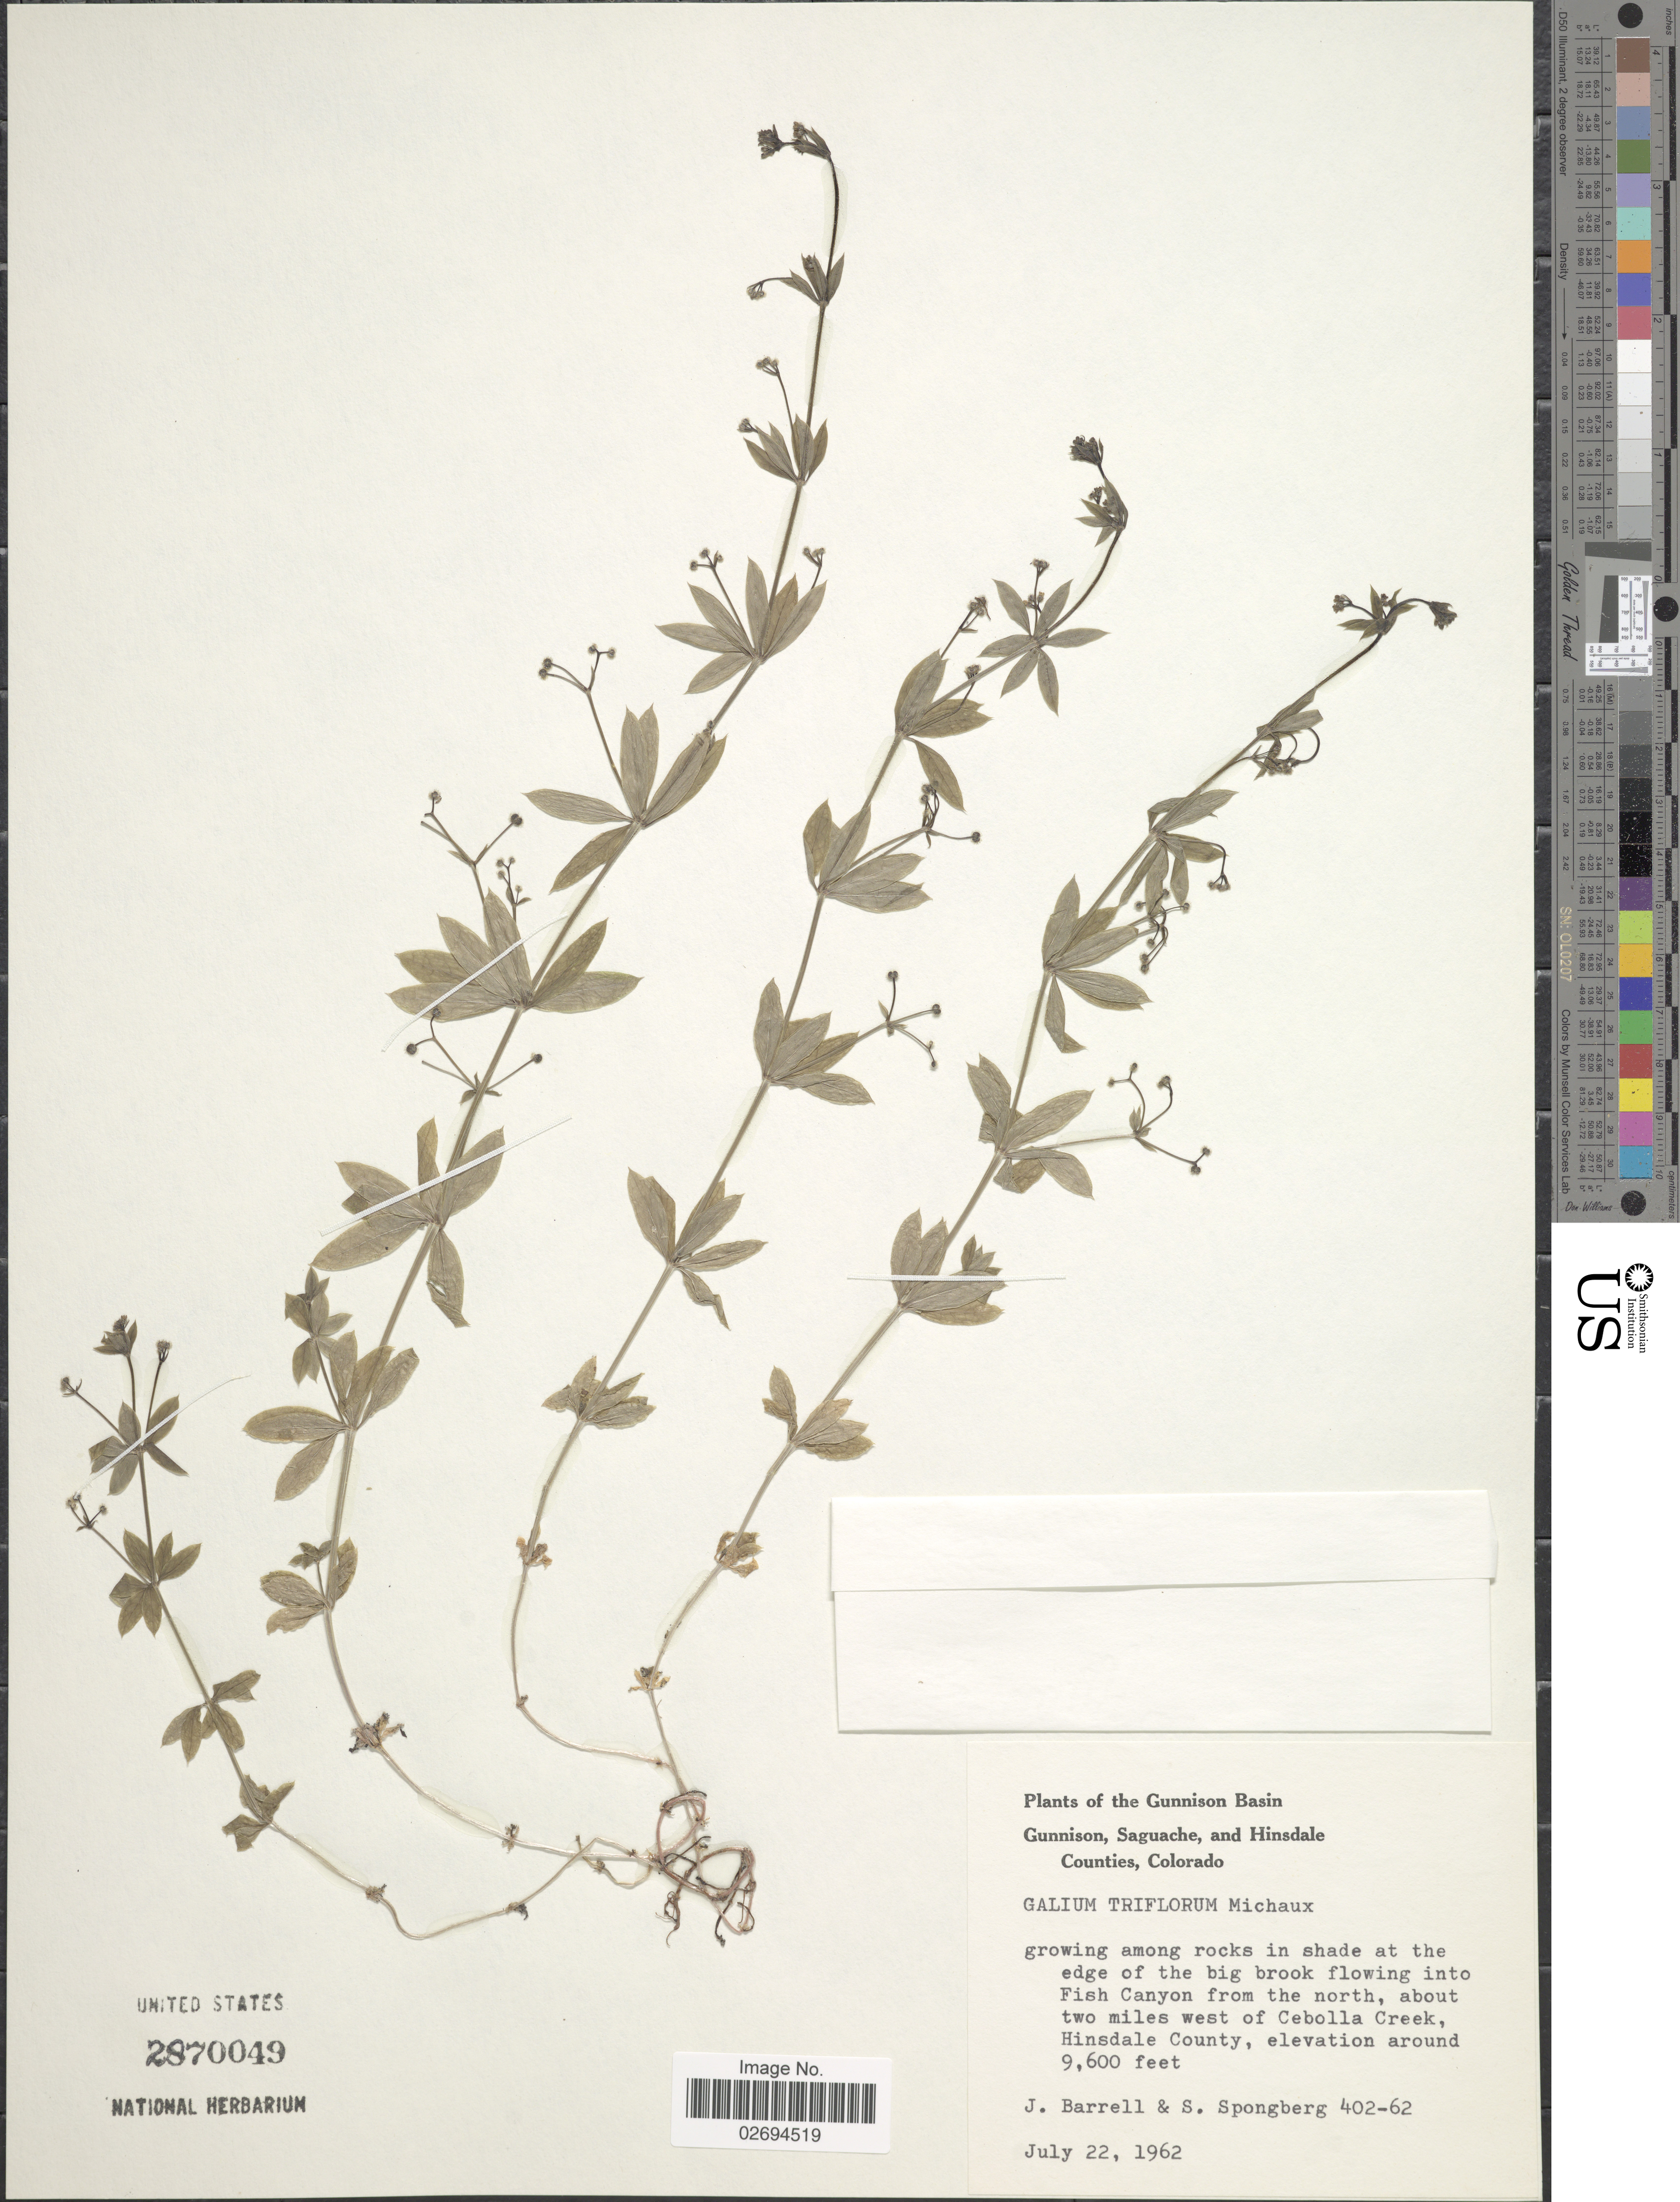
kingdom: Plantae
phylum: Tracheophyta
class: Magnoliopsida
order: Gentianales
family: Rubiaceae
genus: Galium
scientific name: Galium triflorum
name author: Michx.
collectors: J. Barrell & S. A.Spongberg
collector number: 402-62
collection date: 1962-07-22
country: United States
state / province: Colorado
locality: Gunnison Basin. Fish Canyon from the north, about two miles west of Cebolla Creek, Hinsdale County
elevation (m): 2926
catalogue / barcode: US 2870049